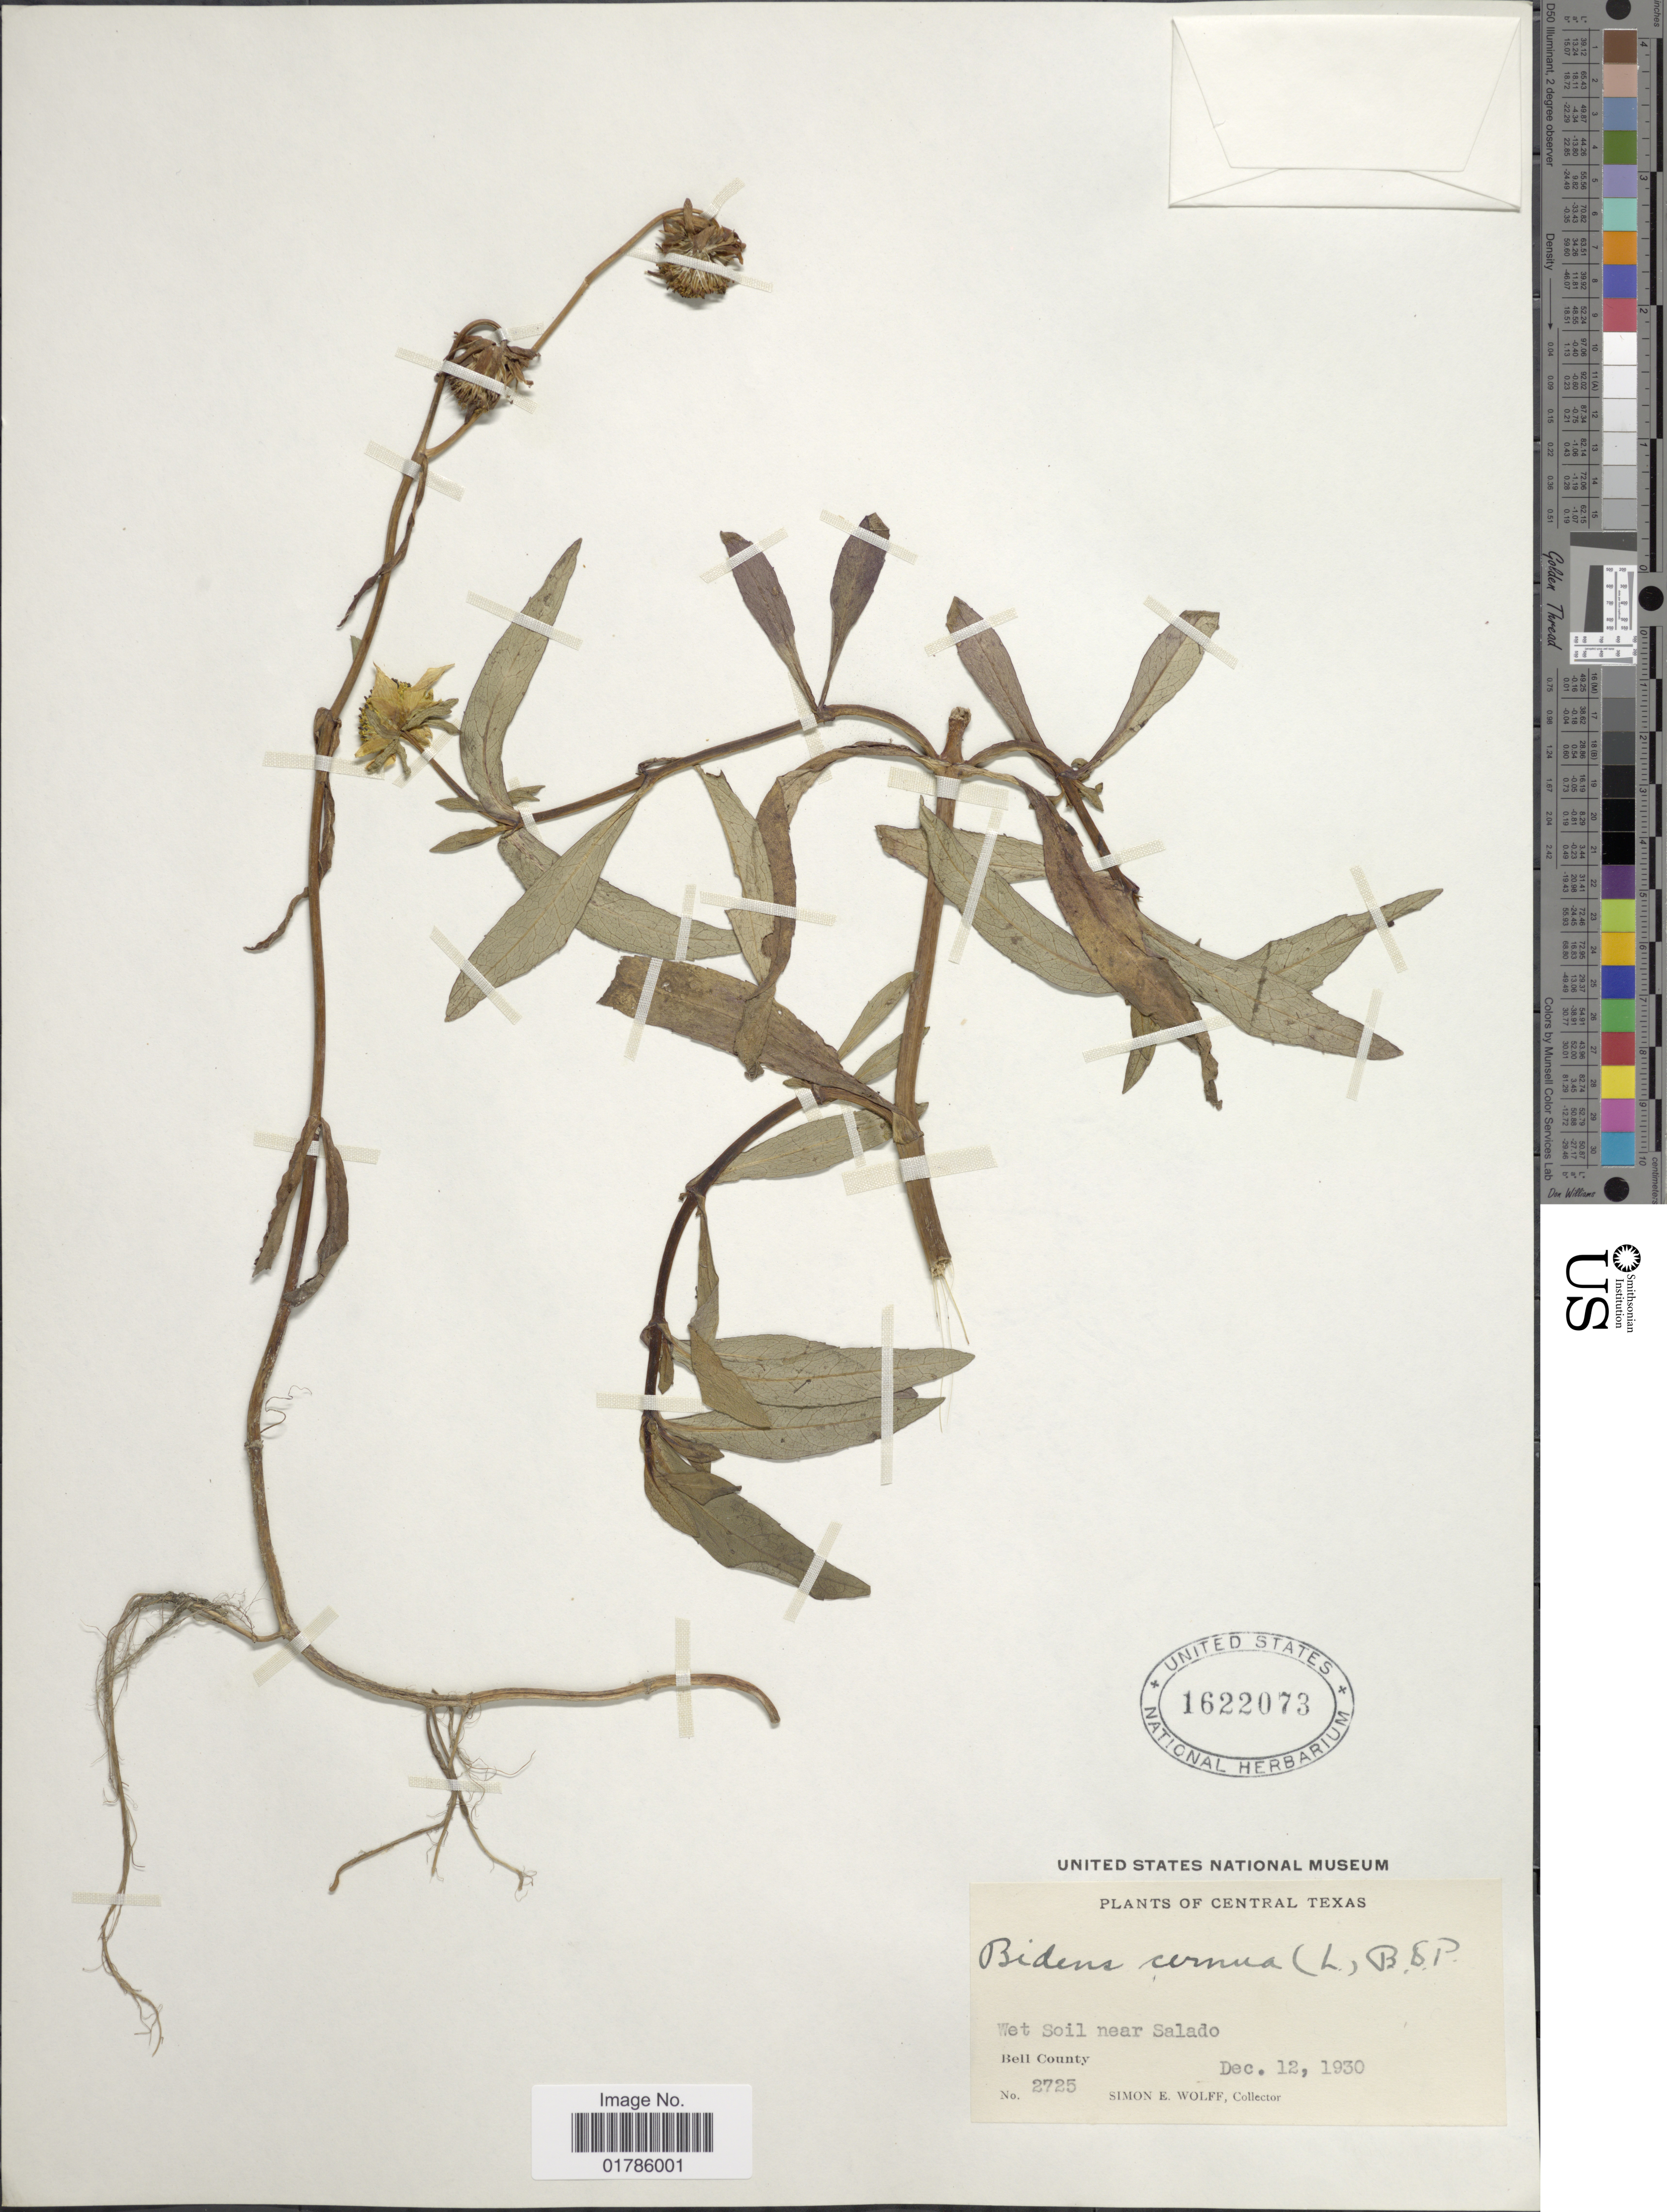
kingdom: Plantae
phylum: Tracheophyta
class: Magnoliopsida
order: Asterales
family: Asteraceae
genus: Bidens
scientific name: Bidens cernua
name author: L.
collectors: S. E. Wolff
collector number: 2725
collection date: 1930-12-12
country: United States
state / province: Texas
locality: Central Texas, near Salado, Bell County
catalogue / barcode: US 1622073